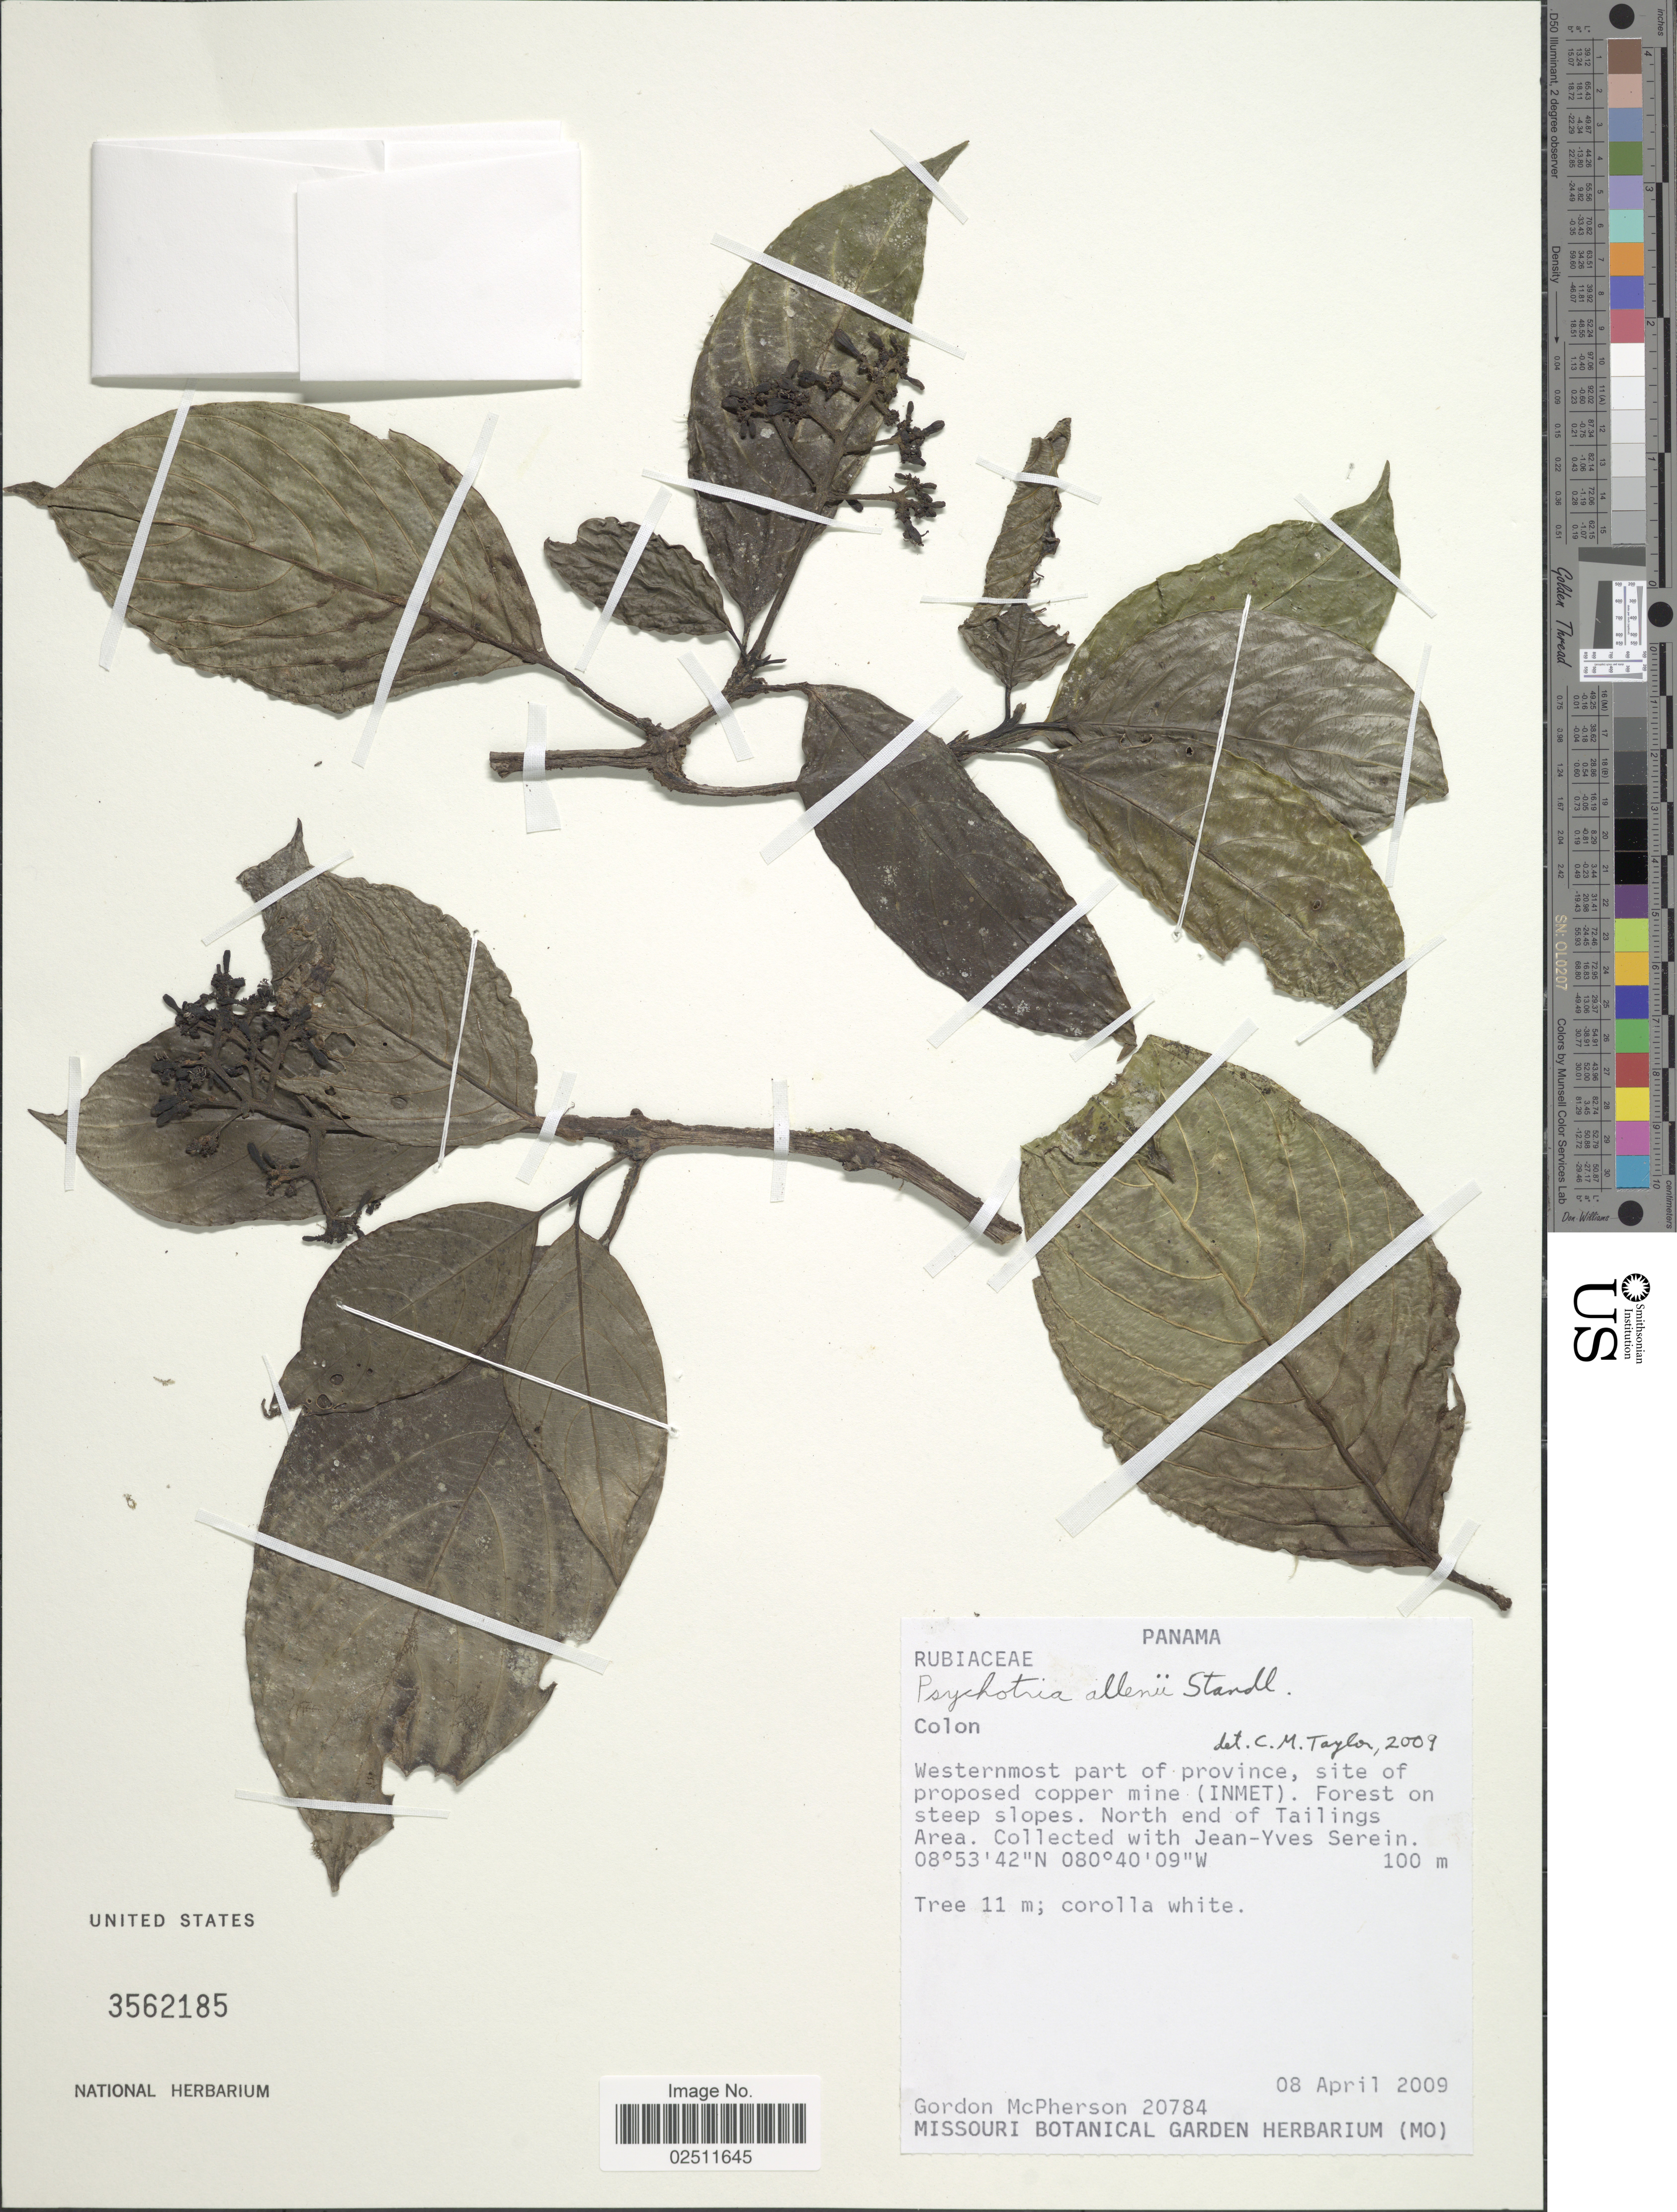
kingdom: Plantae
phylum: Tracheophyta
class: Magnoliopsida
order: Gentianales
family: Rubiaceae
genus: Psychotria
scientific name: Psychotria allenii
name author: Standl. in Woodson & Schery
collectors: G. McPherson & J. Serein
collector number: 20784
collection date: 2009-04-08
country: Panama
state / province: Colón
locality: Westernmost part of province, site of proposed copper mine (Inmet). Forest on steep slopes. North end of Tailings Area.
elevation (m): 100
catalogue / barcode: US 3562185